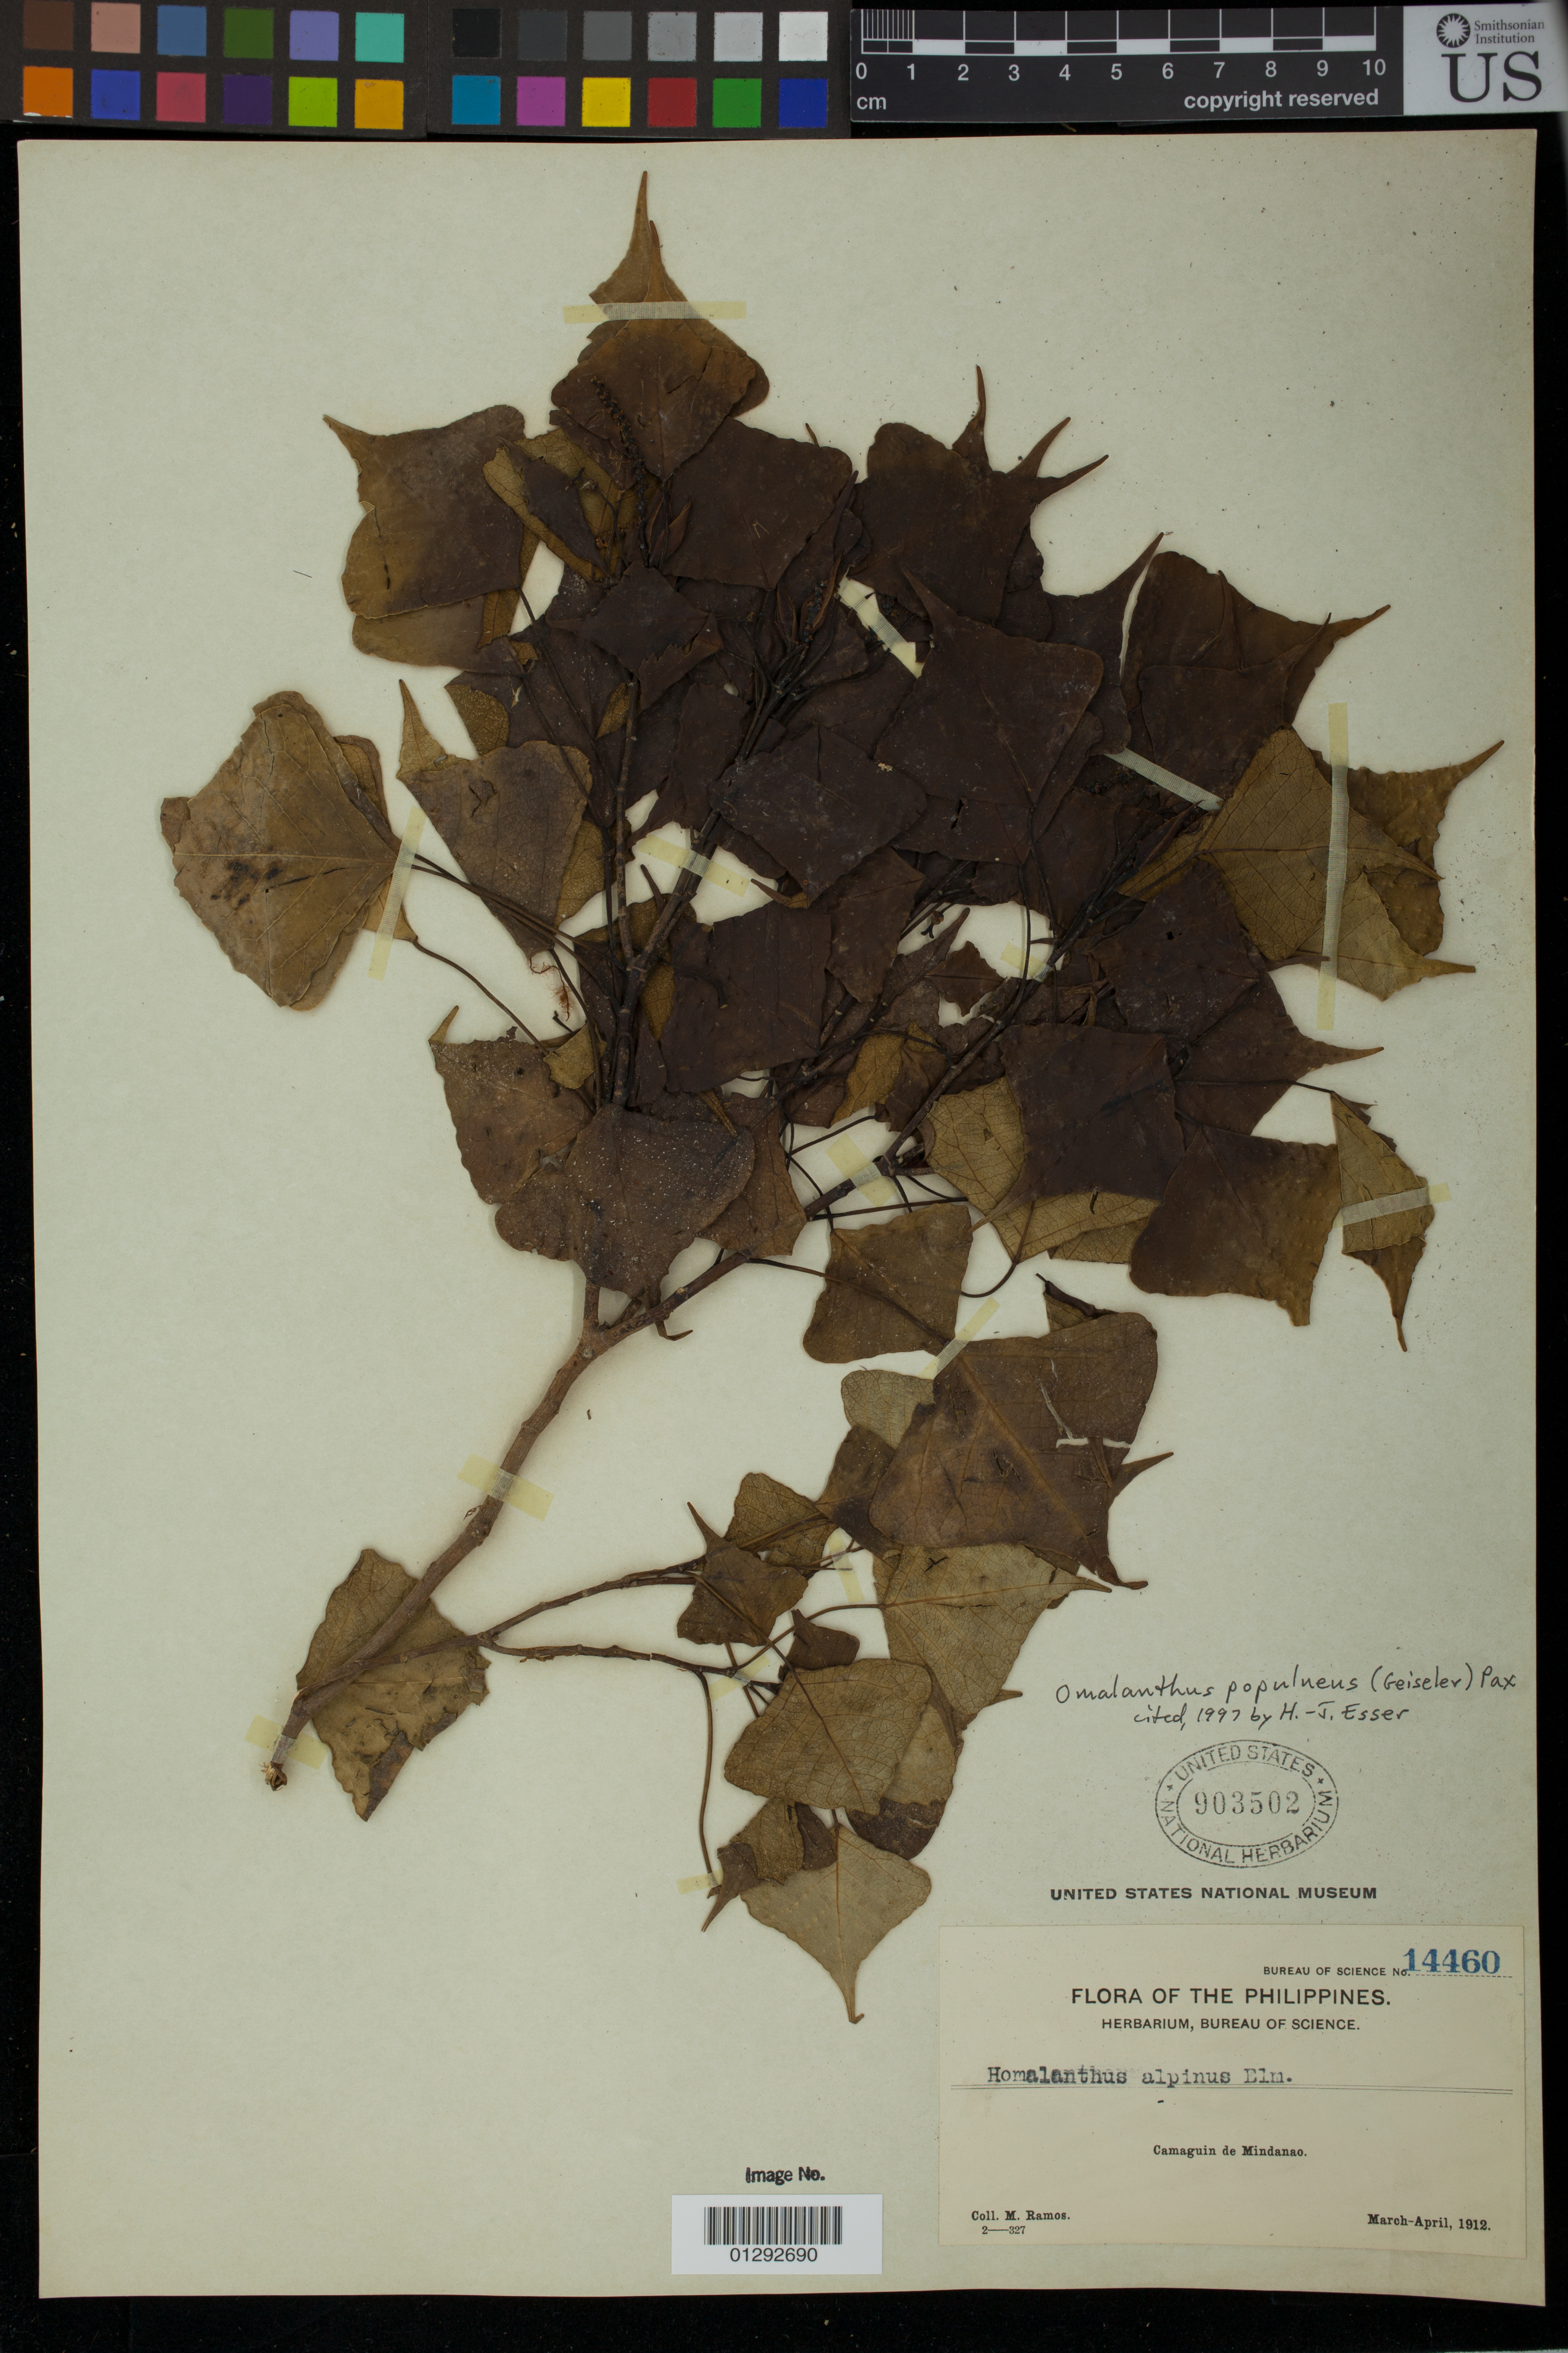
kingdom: Plantae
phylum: Tracheophyta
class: Magnoliopsida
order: Malpighiales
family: Euphorbiaceae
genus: Homalanthus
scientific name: Homalanthus populneus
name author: (Geiseler) Kuntze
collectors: M. Ramos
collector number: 14460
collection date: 1912-03/1912-04-01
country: Philippines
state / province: Northern Mindanao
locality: Camiguin de Mindanao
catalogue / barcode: US 903502